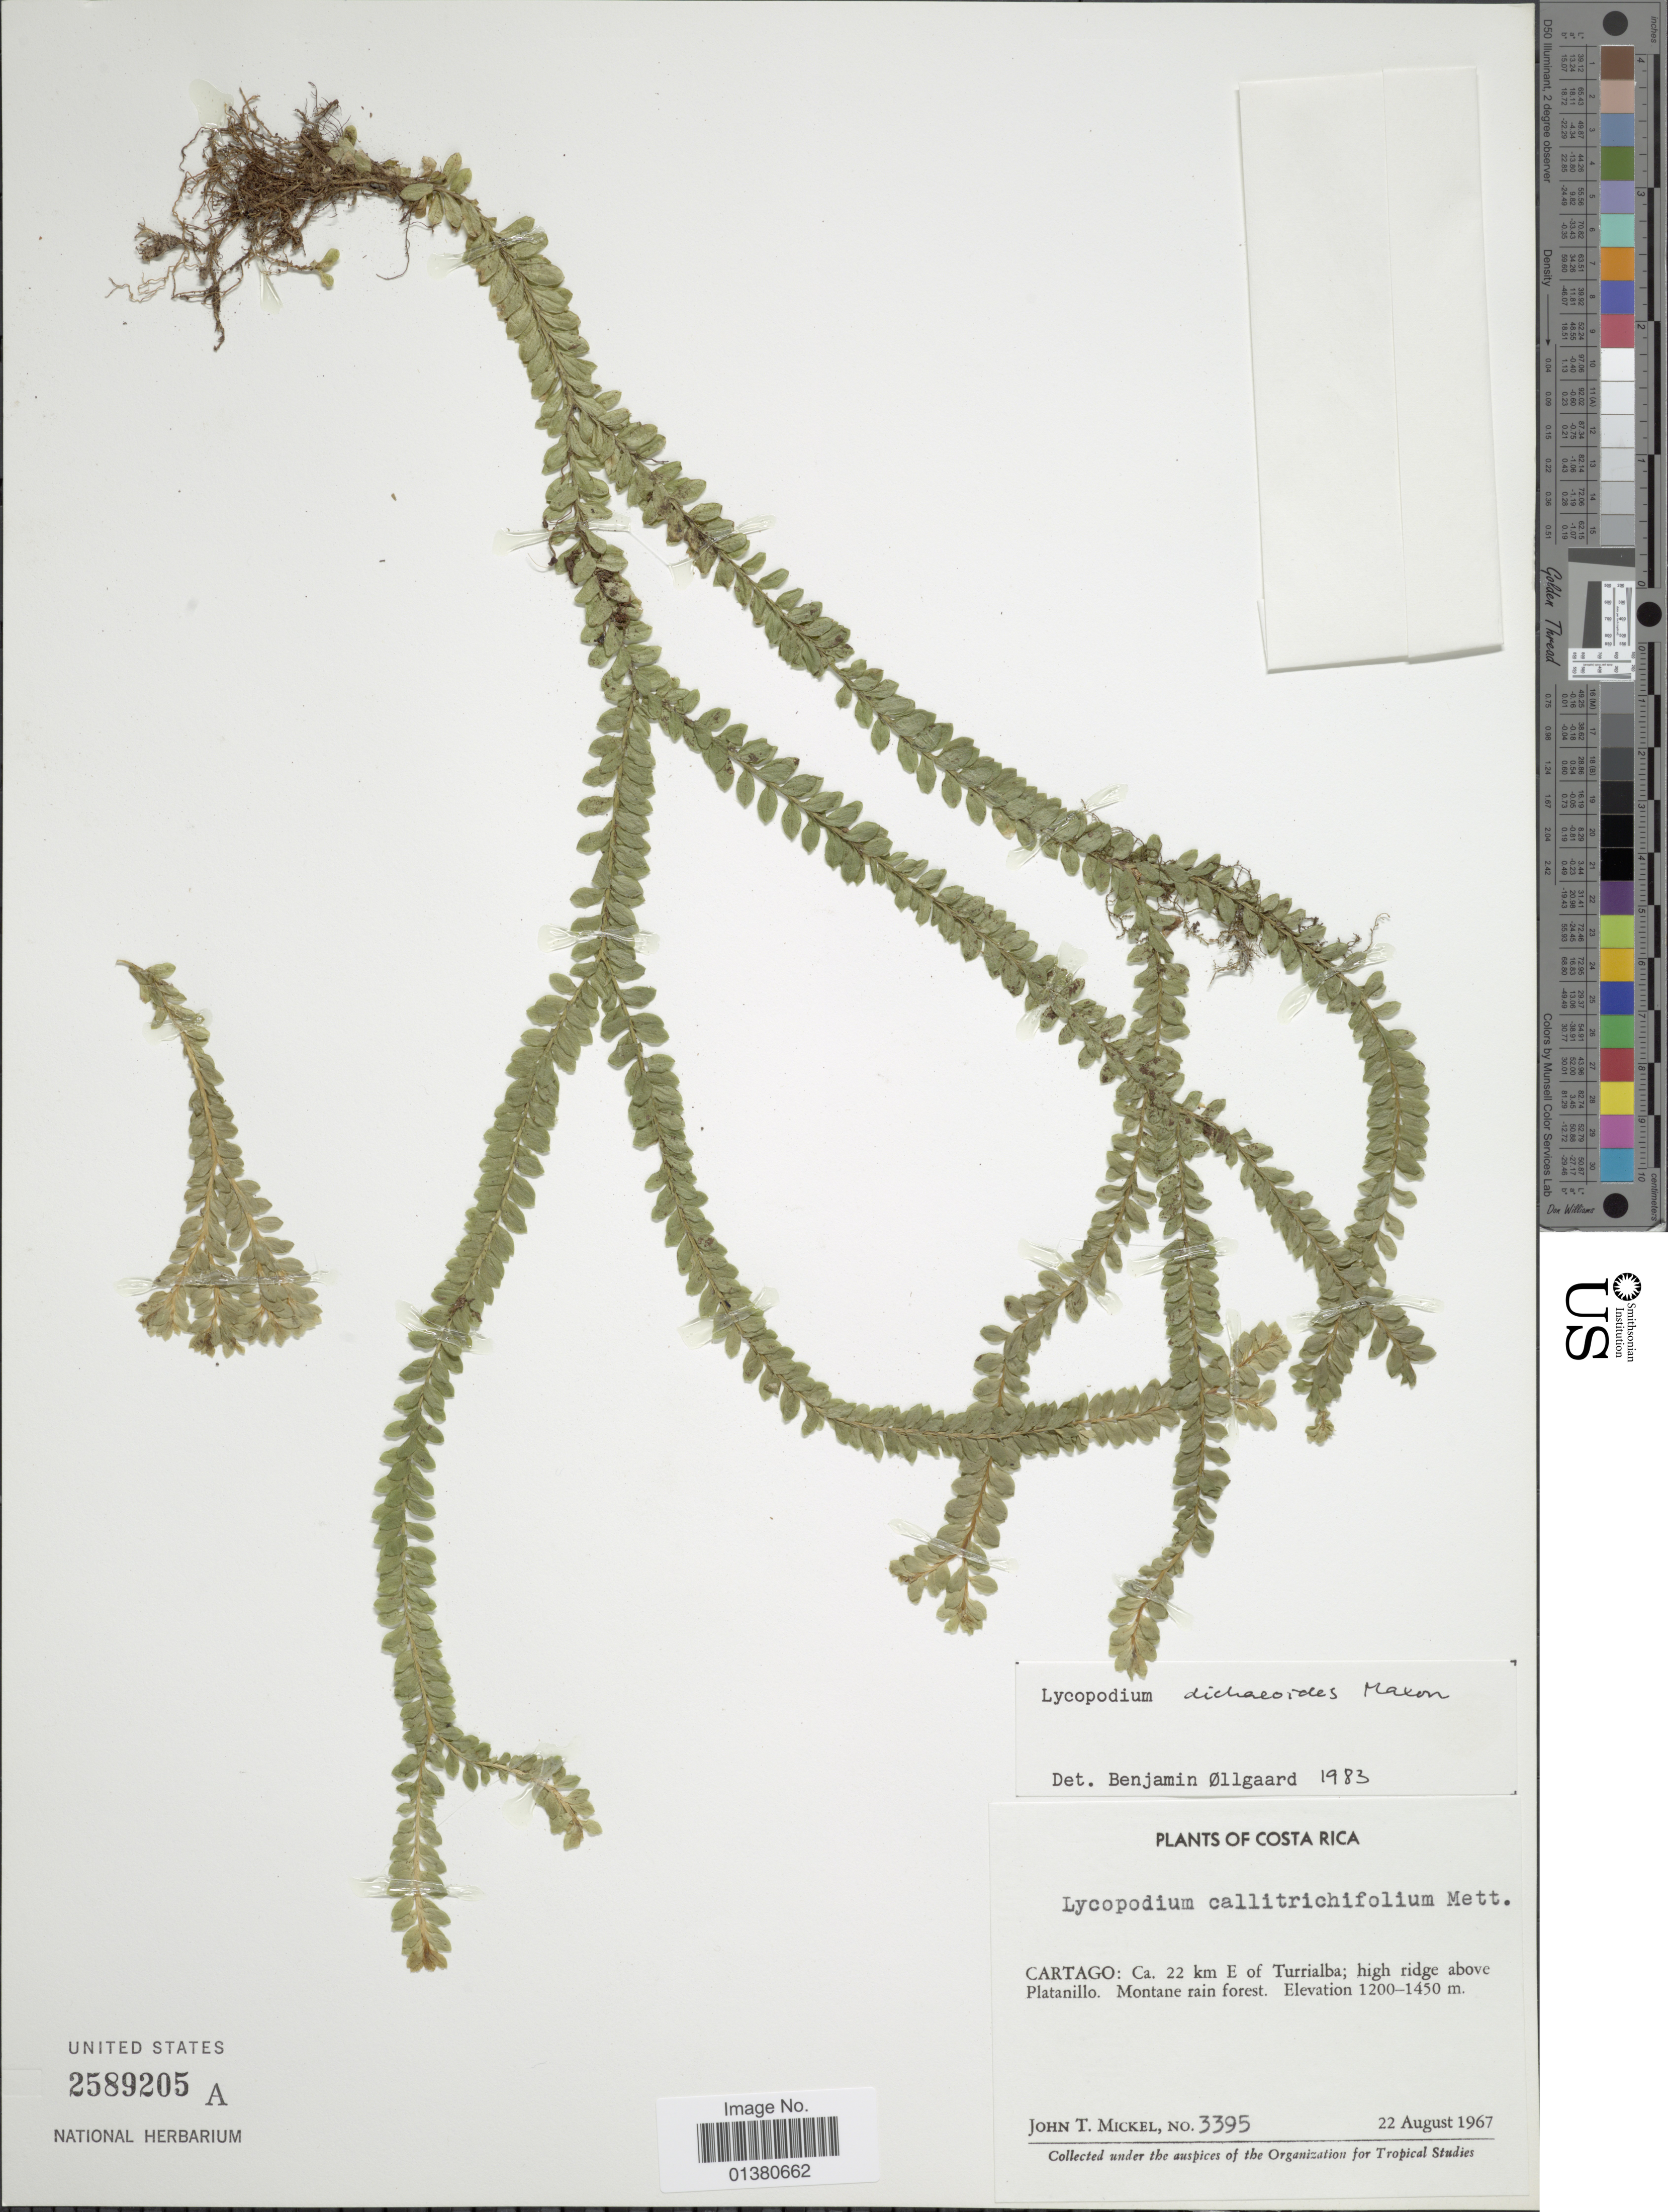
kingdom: Plantae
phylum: Tracheophyta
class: Lycopodiopsida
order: Lycopodiales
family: Lycopodiaceae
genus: Phlegmariurus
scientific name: Phlegmariurus dichaeoides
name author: (Maxon) B. Øllg.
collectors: J. T. Mickel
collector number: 3395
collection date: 1967-08-22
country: Costa Rica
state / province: Cartago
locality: Ca 22 km E of Turrialba; high ridge above Platanillo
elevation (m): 1200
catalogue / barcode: US 2589205A